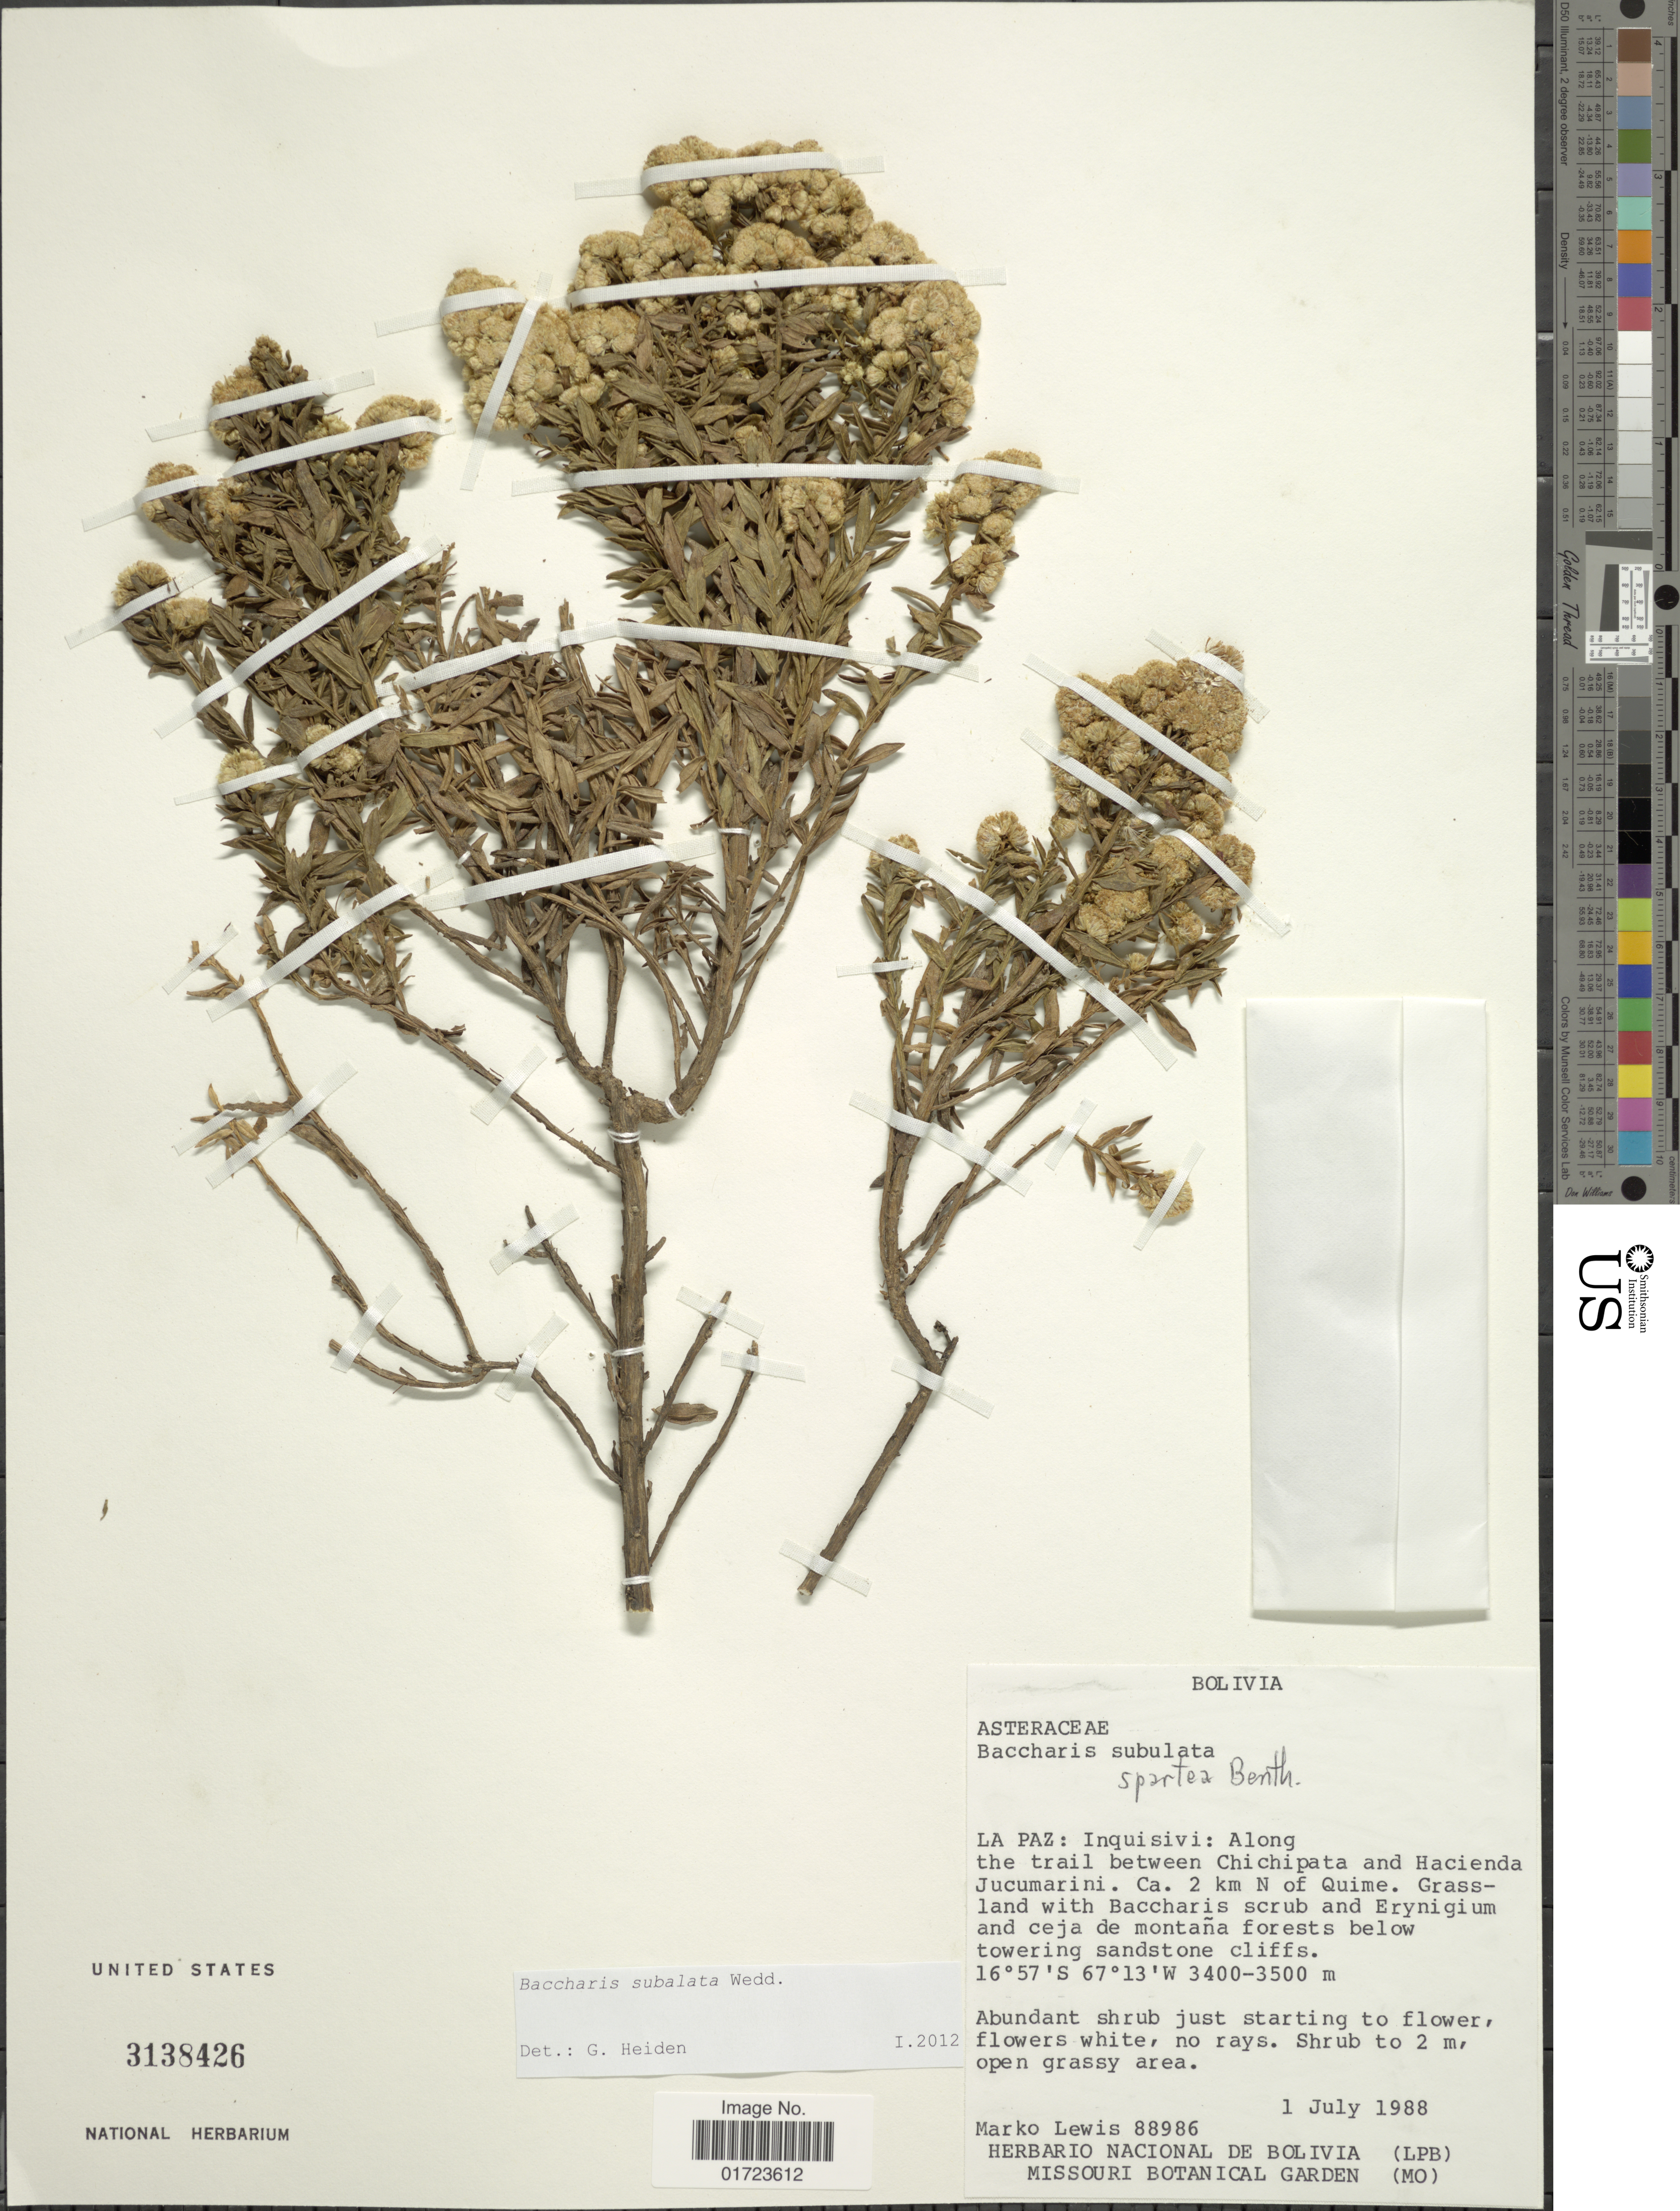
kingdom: Plantae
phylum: Tracheophyta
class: Magnoliopsida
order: Asterales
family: Asteraceae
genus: Baccharis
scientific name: Baccharis subalata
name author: Wedd.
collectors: M. A. Lewis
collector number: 88986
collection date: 1988-07-01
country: Bolivia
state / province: La Paz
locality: La Paz: Inquisivi: Along the trail between Chicipata and Hacienda Jucumarini. Ca. 2 km N of Quime.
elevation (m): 3400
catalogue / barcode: US 3138426